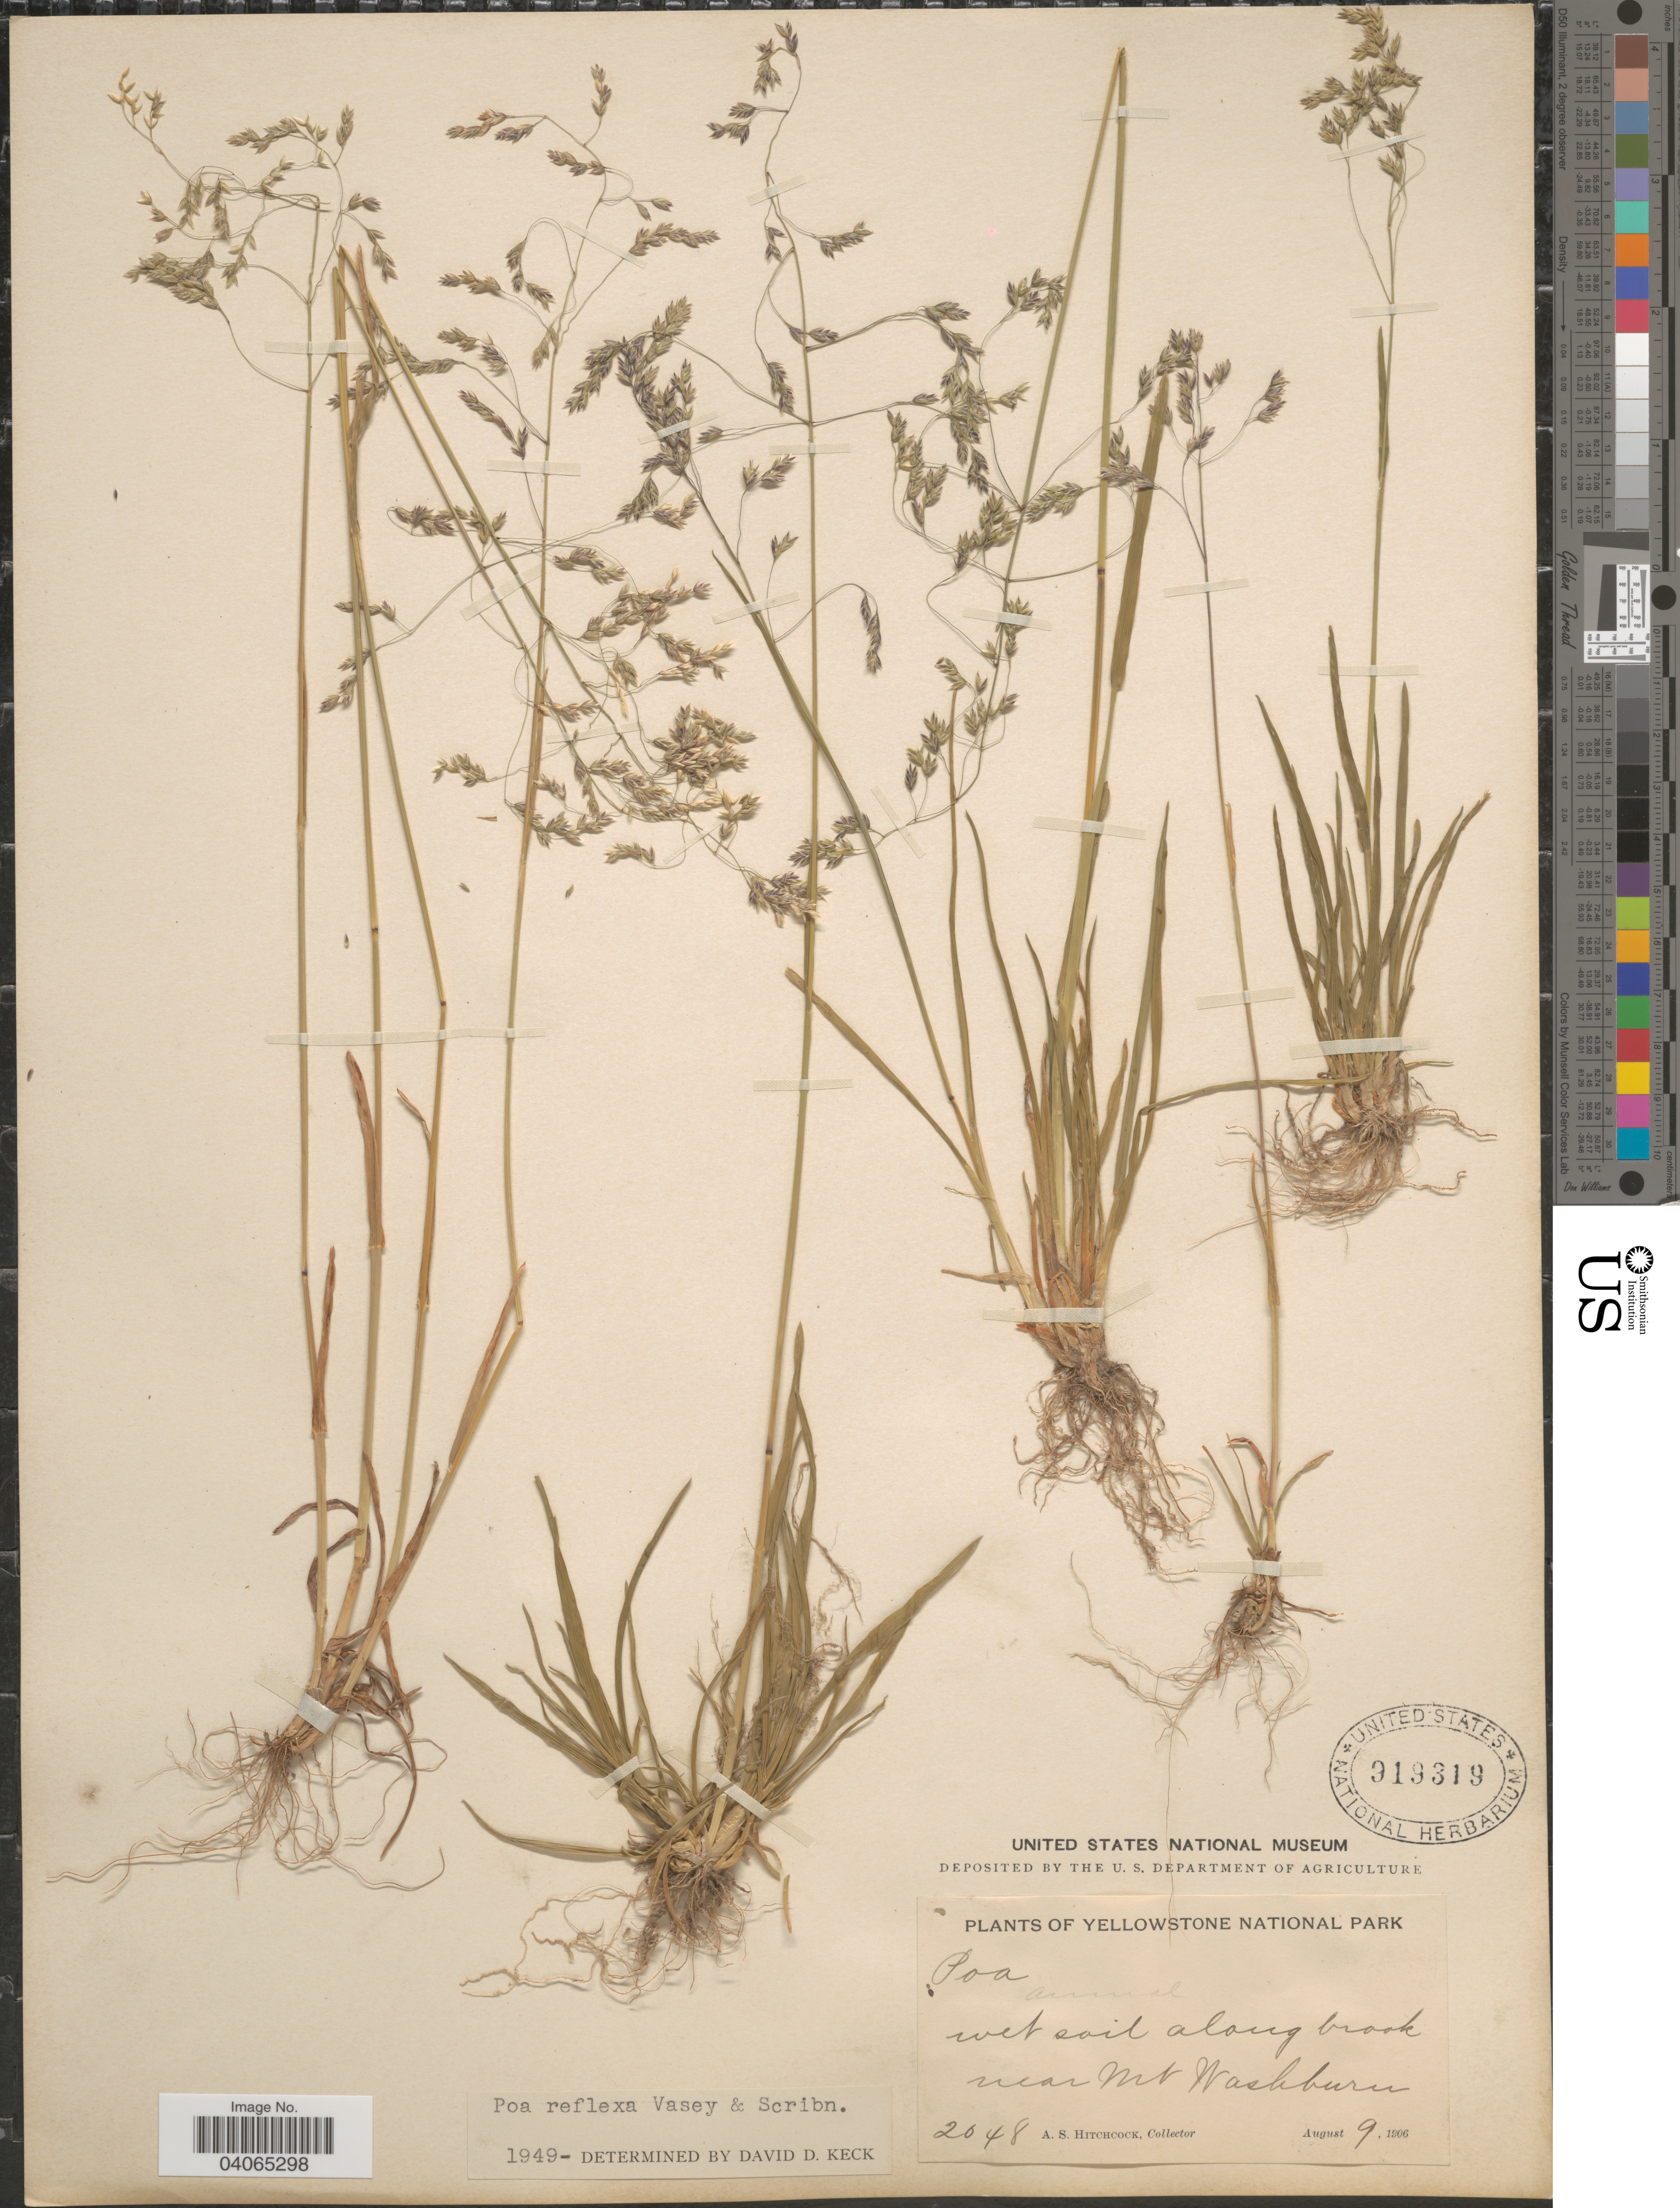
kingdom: Plantae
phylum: Tracheophyta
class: Liliopsida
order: Poales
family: Poaceae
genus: Poa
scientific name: Poa reflexa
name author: Vasey & Scribn.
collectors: A. S. Hitchcock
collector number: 2048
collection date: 1906-08-09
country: United States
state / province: Montana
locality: Yellowstone National Park. Wet soil along brook near Mt Washburn.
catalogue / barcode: US 919319